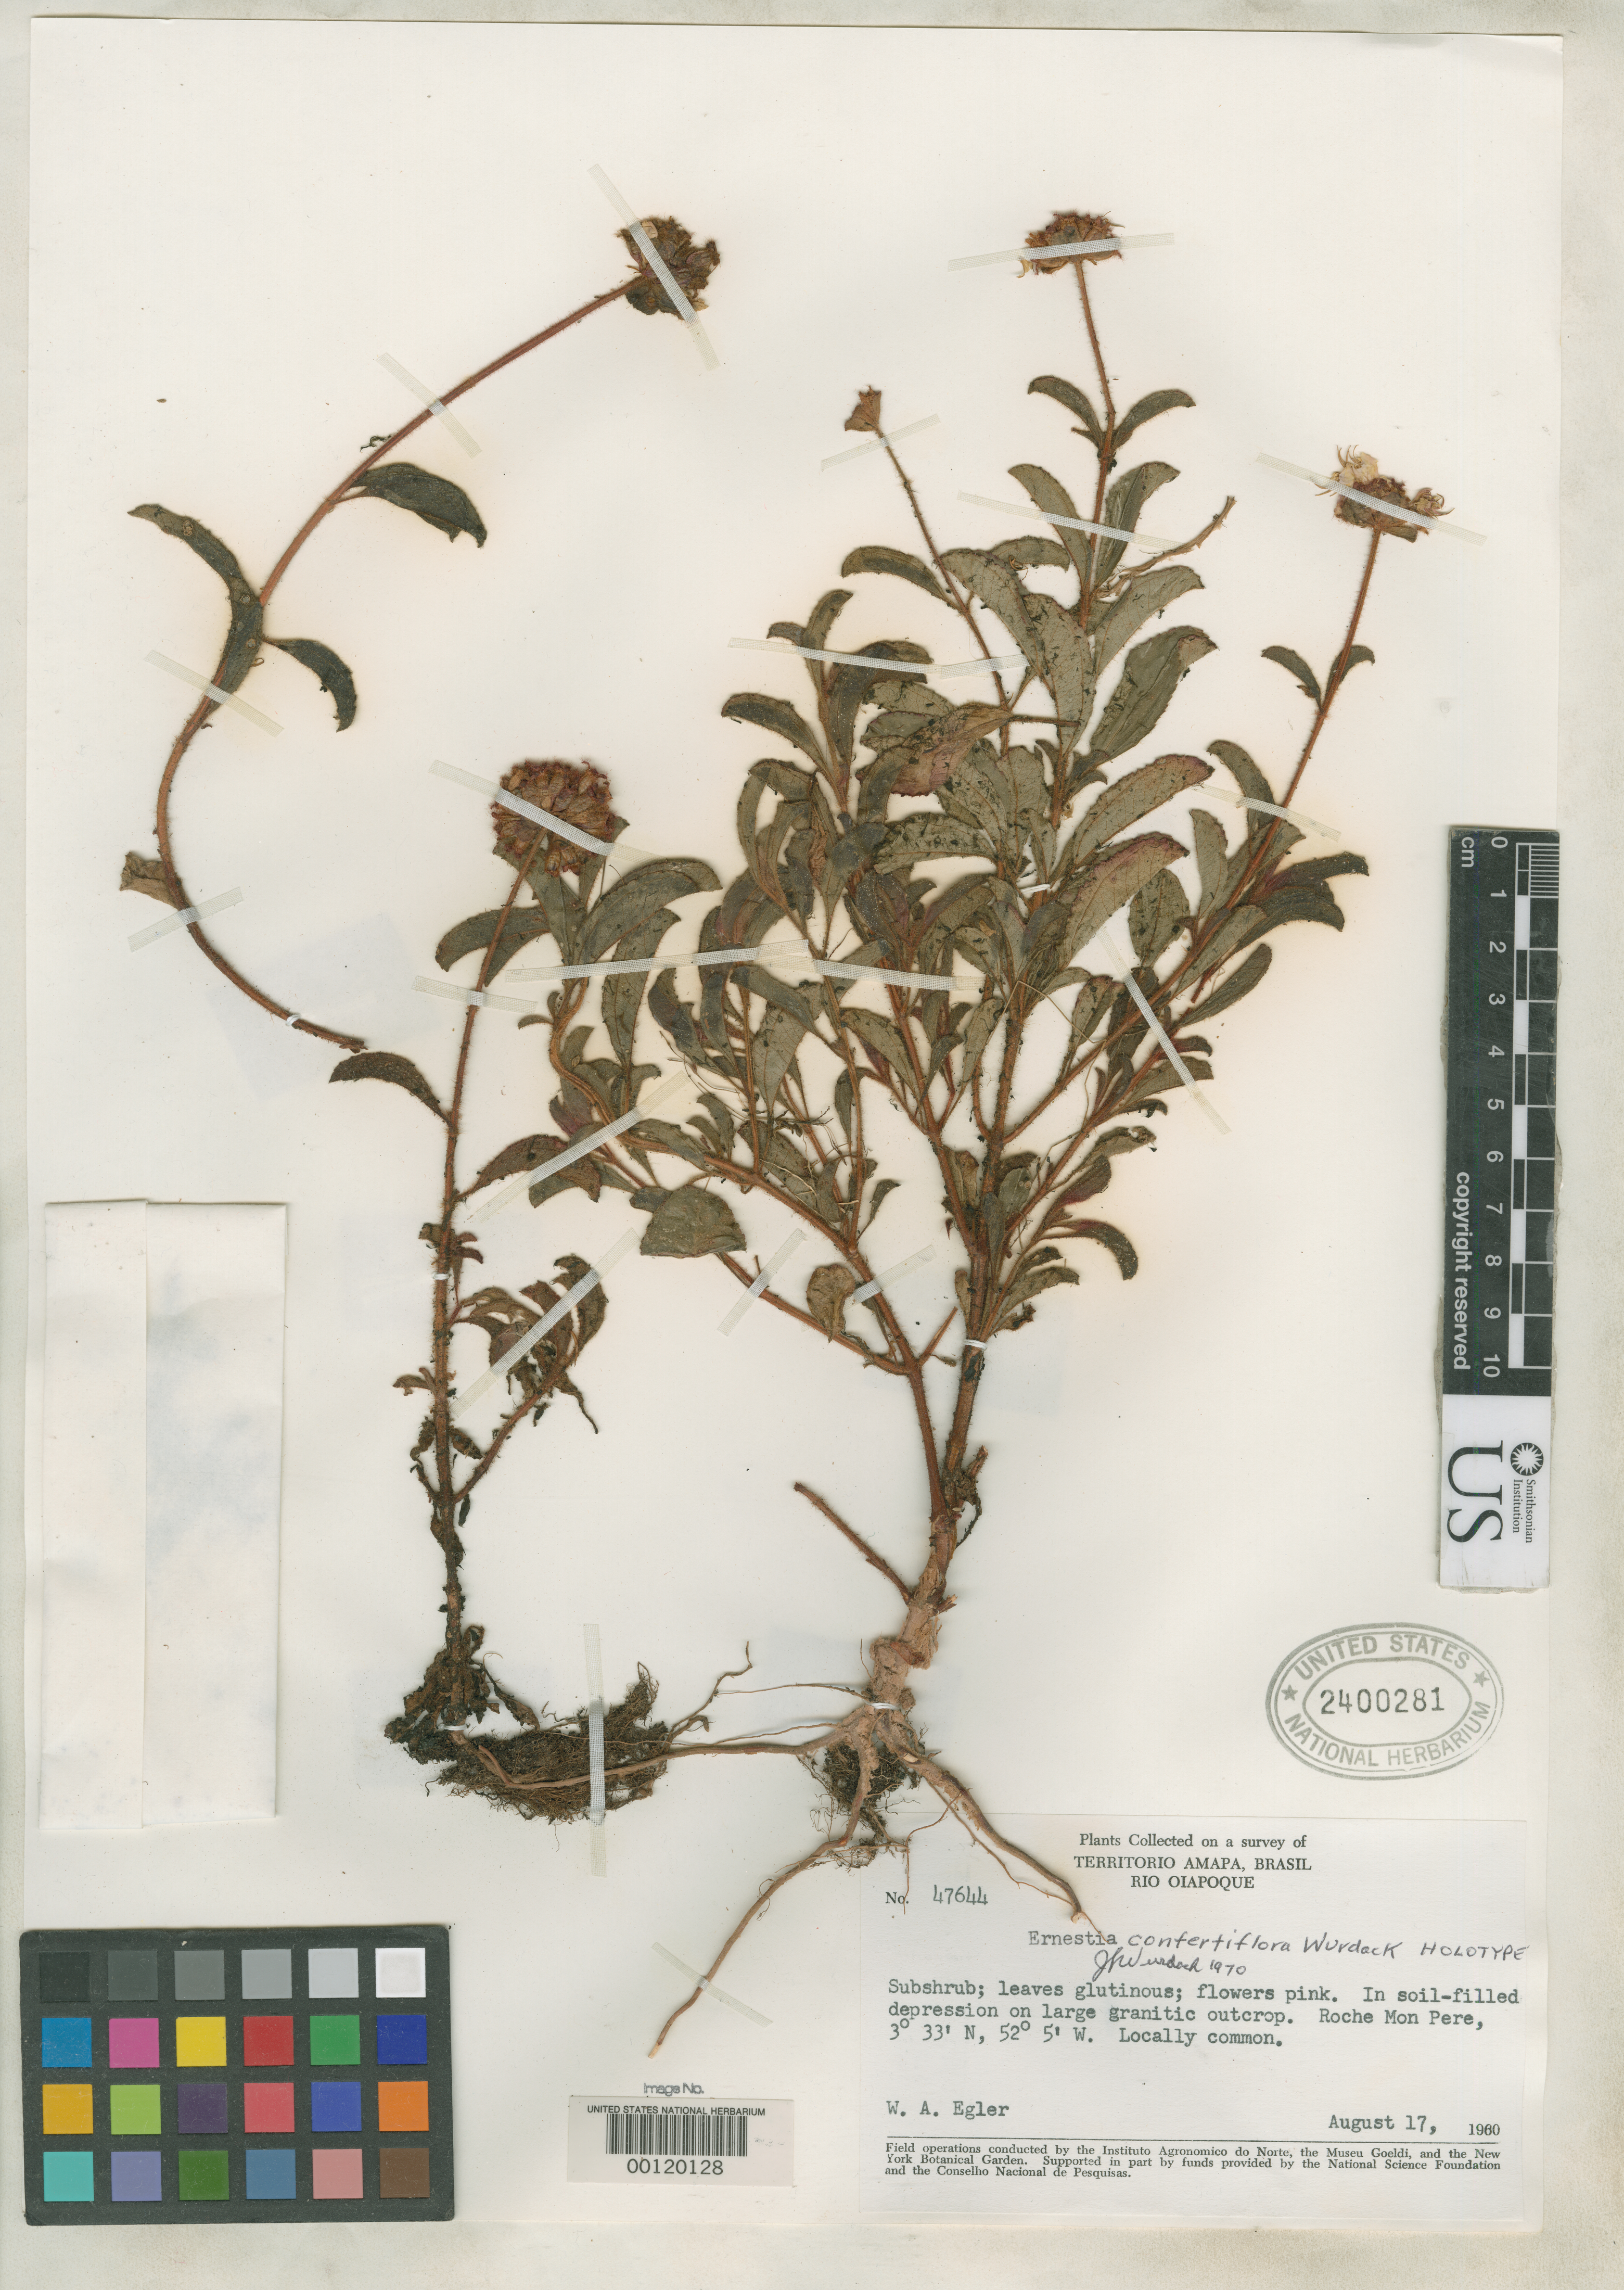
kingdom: Plantae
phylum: Tracheophyta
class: Magnoliopsida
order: Myrtales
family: Melastomataceae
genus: Ernestia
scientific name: Ernestia confertiflora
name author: Wurdack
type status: Holotype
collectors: W. A. Egler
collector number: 47644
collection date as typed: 17 Aug 1960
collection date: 1960-08-17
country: Brazil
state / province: Amapá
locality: Roche Mon Pere, Rio Oiapoque.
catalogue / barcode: US 2400281